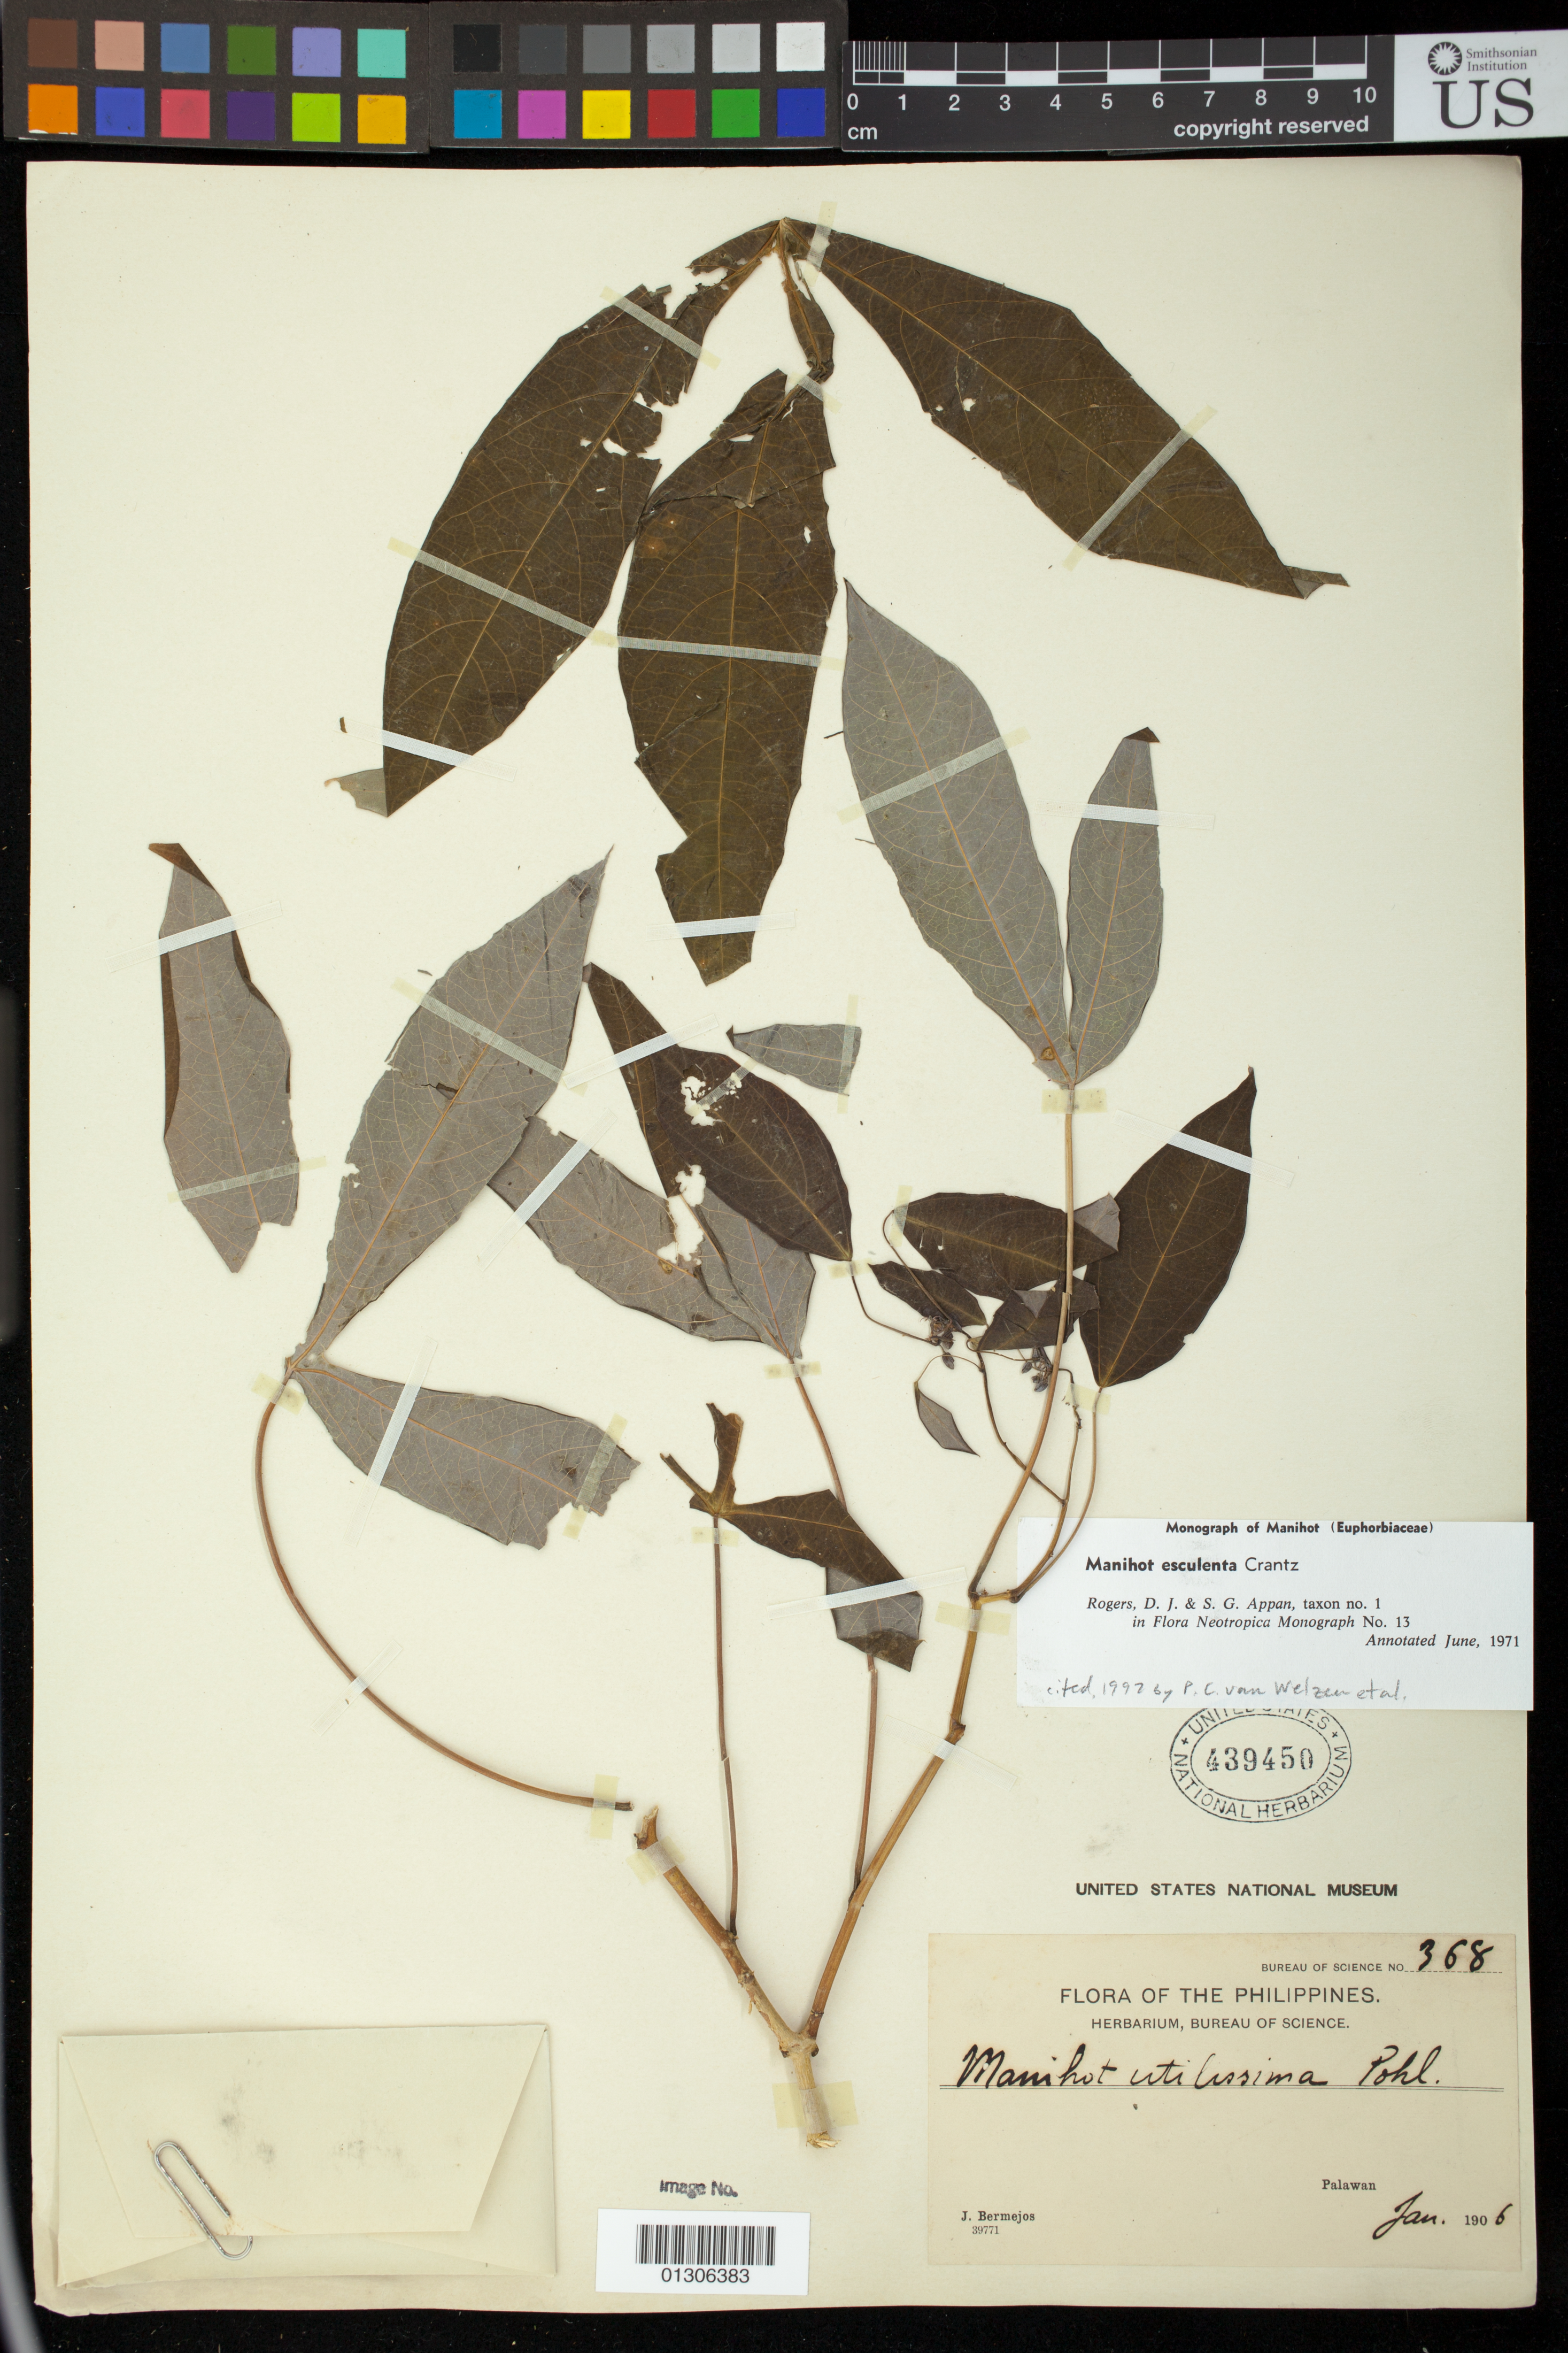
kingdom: Plantae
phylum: Tracheophyta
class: Magnoliopsida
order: Malpighiales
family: Euphorbiaceae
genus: Manihot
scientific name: Manihot esculenta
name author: Crantz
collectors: J. Bermejos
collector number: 39771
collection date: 1906-01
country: Philippines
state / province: Mimaropa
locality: Palawan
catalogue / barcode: US 439450